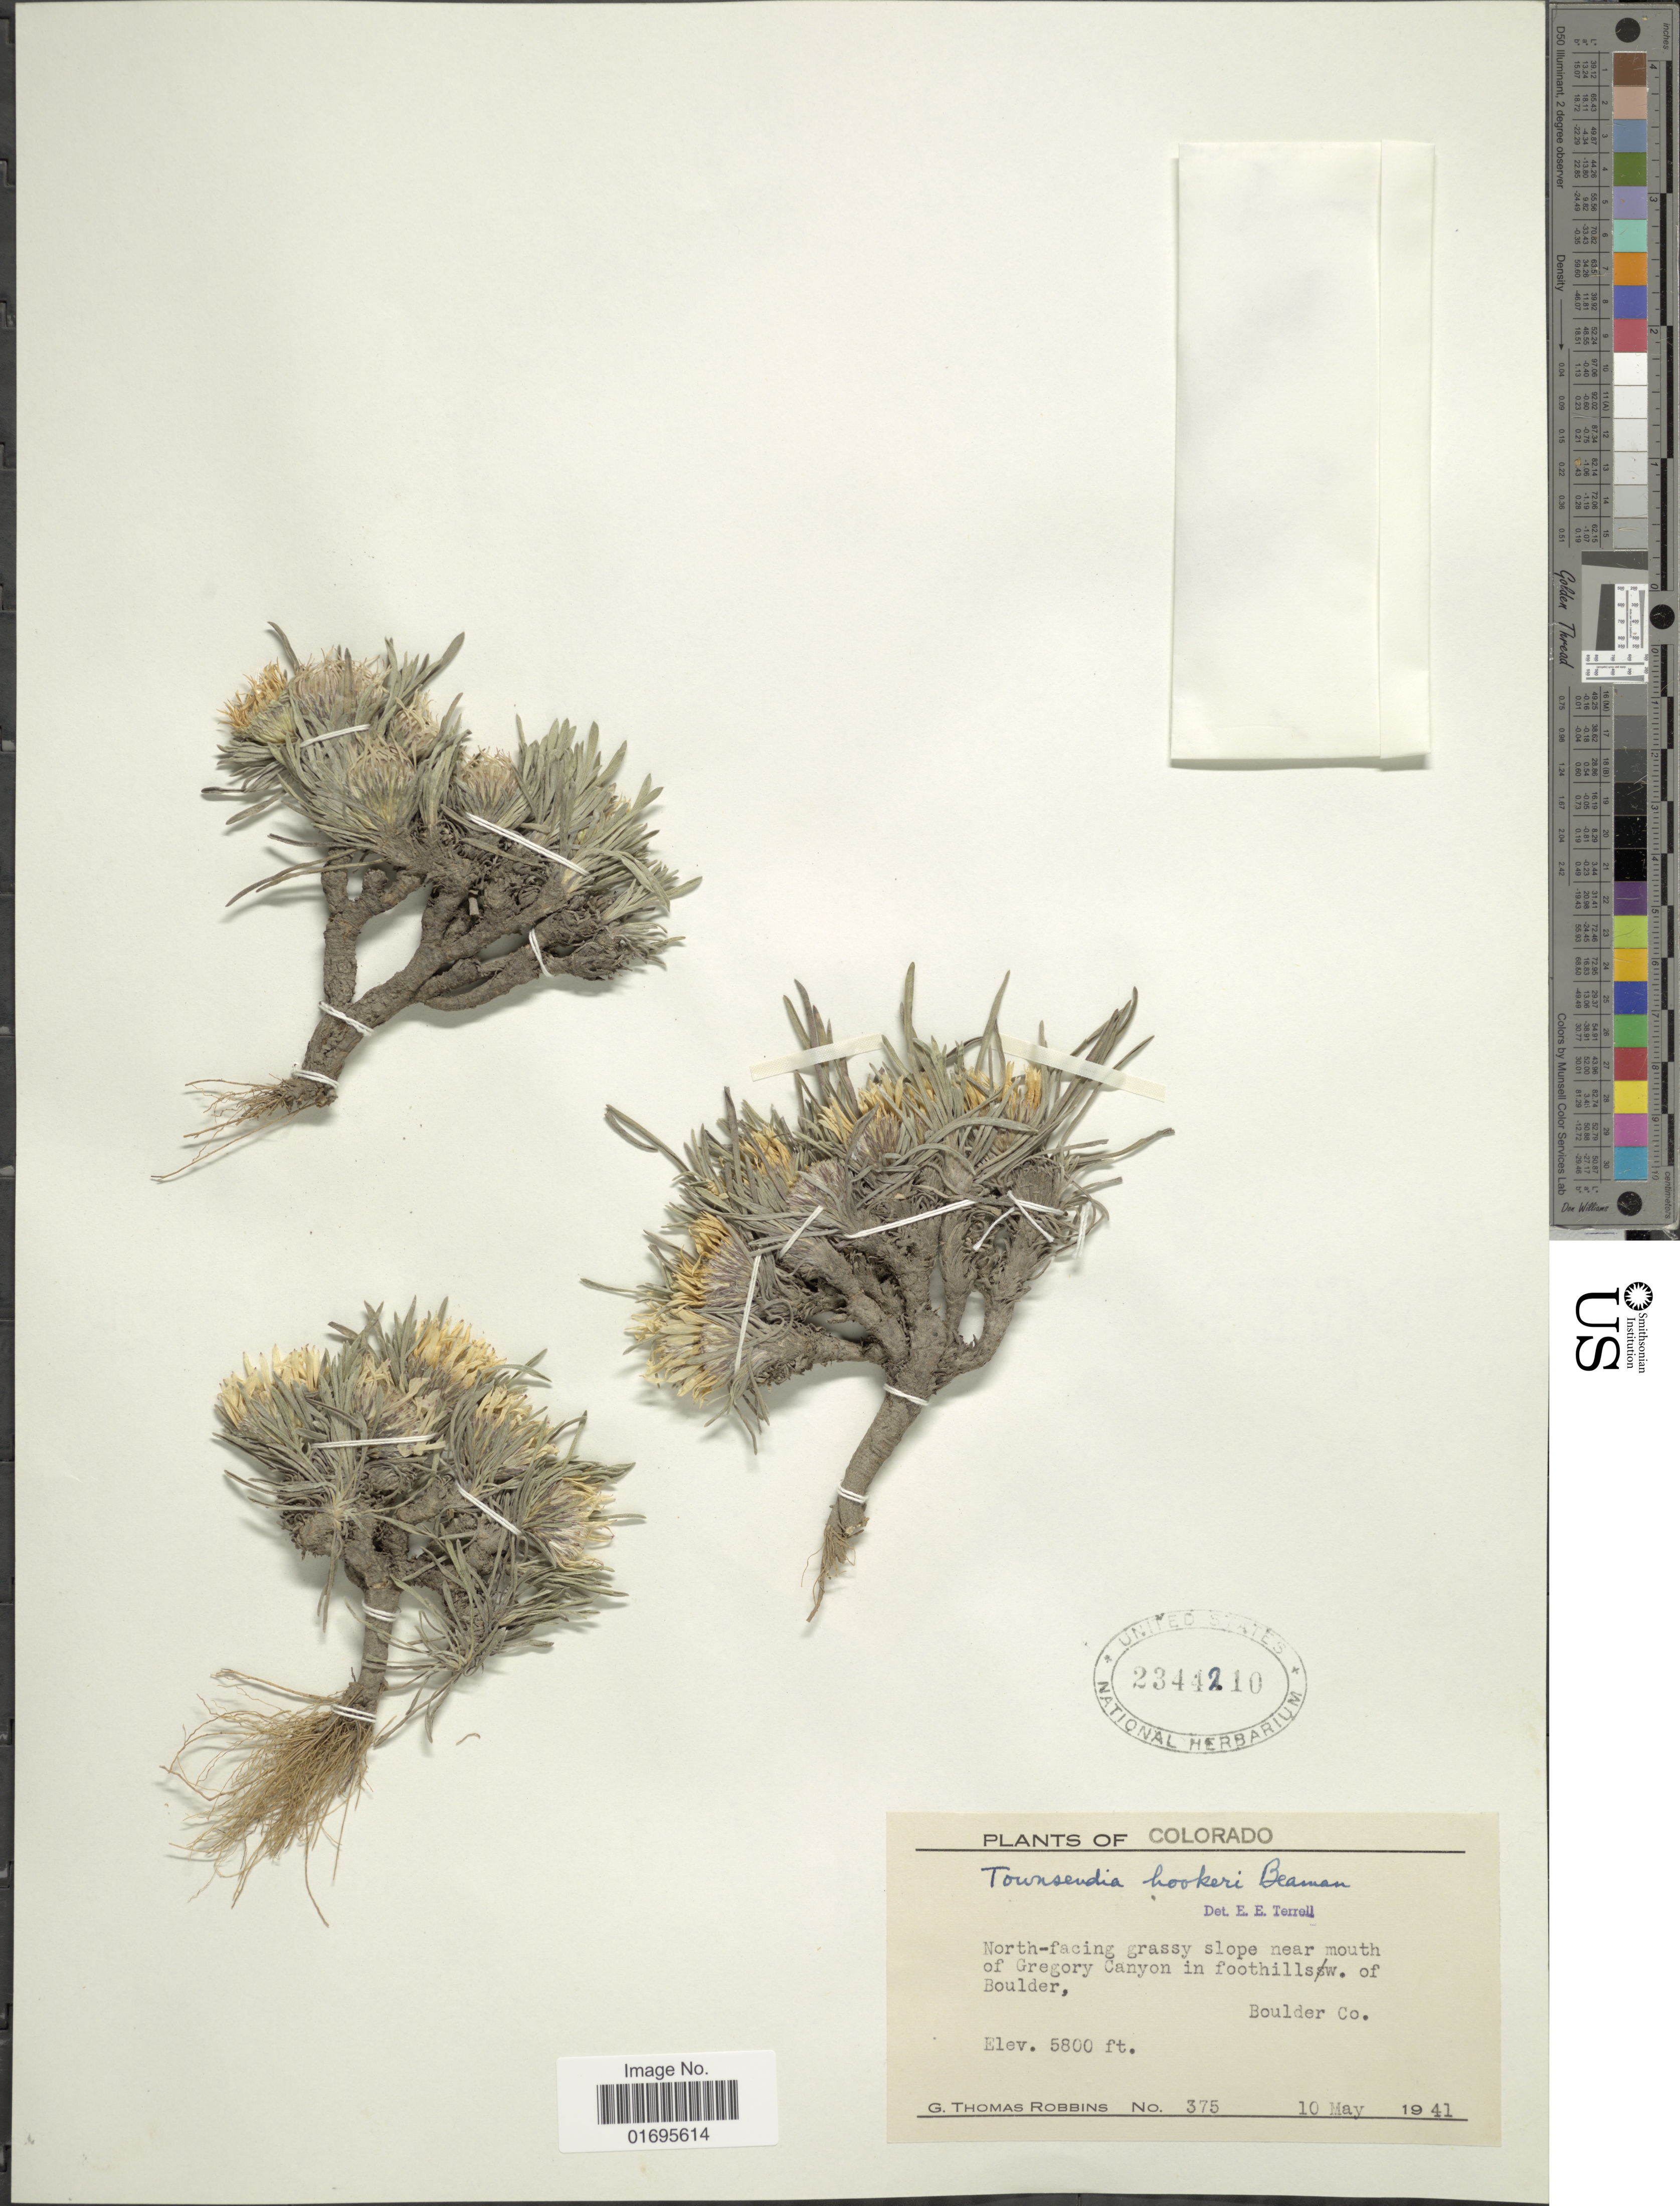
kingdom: Plantae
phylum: Tracheophyta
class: Magnoliopsida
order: Asterales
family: Asteraceae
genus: Townsendia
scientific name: Townsendia hookeri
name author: Beaman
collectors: G. T. Robbins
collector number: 375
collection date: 1941-05-10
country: United States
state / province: Colorado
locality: North-facing grassy slope near mouth of Gregory Canyon in foothills w. of Boulder, Boulder Co.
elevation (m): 1768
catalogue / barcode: US 2344210